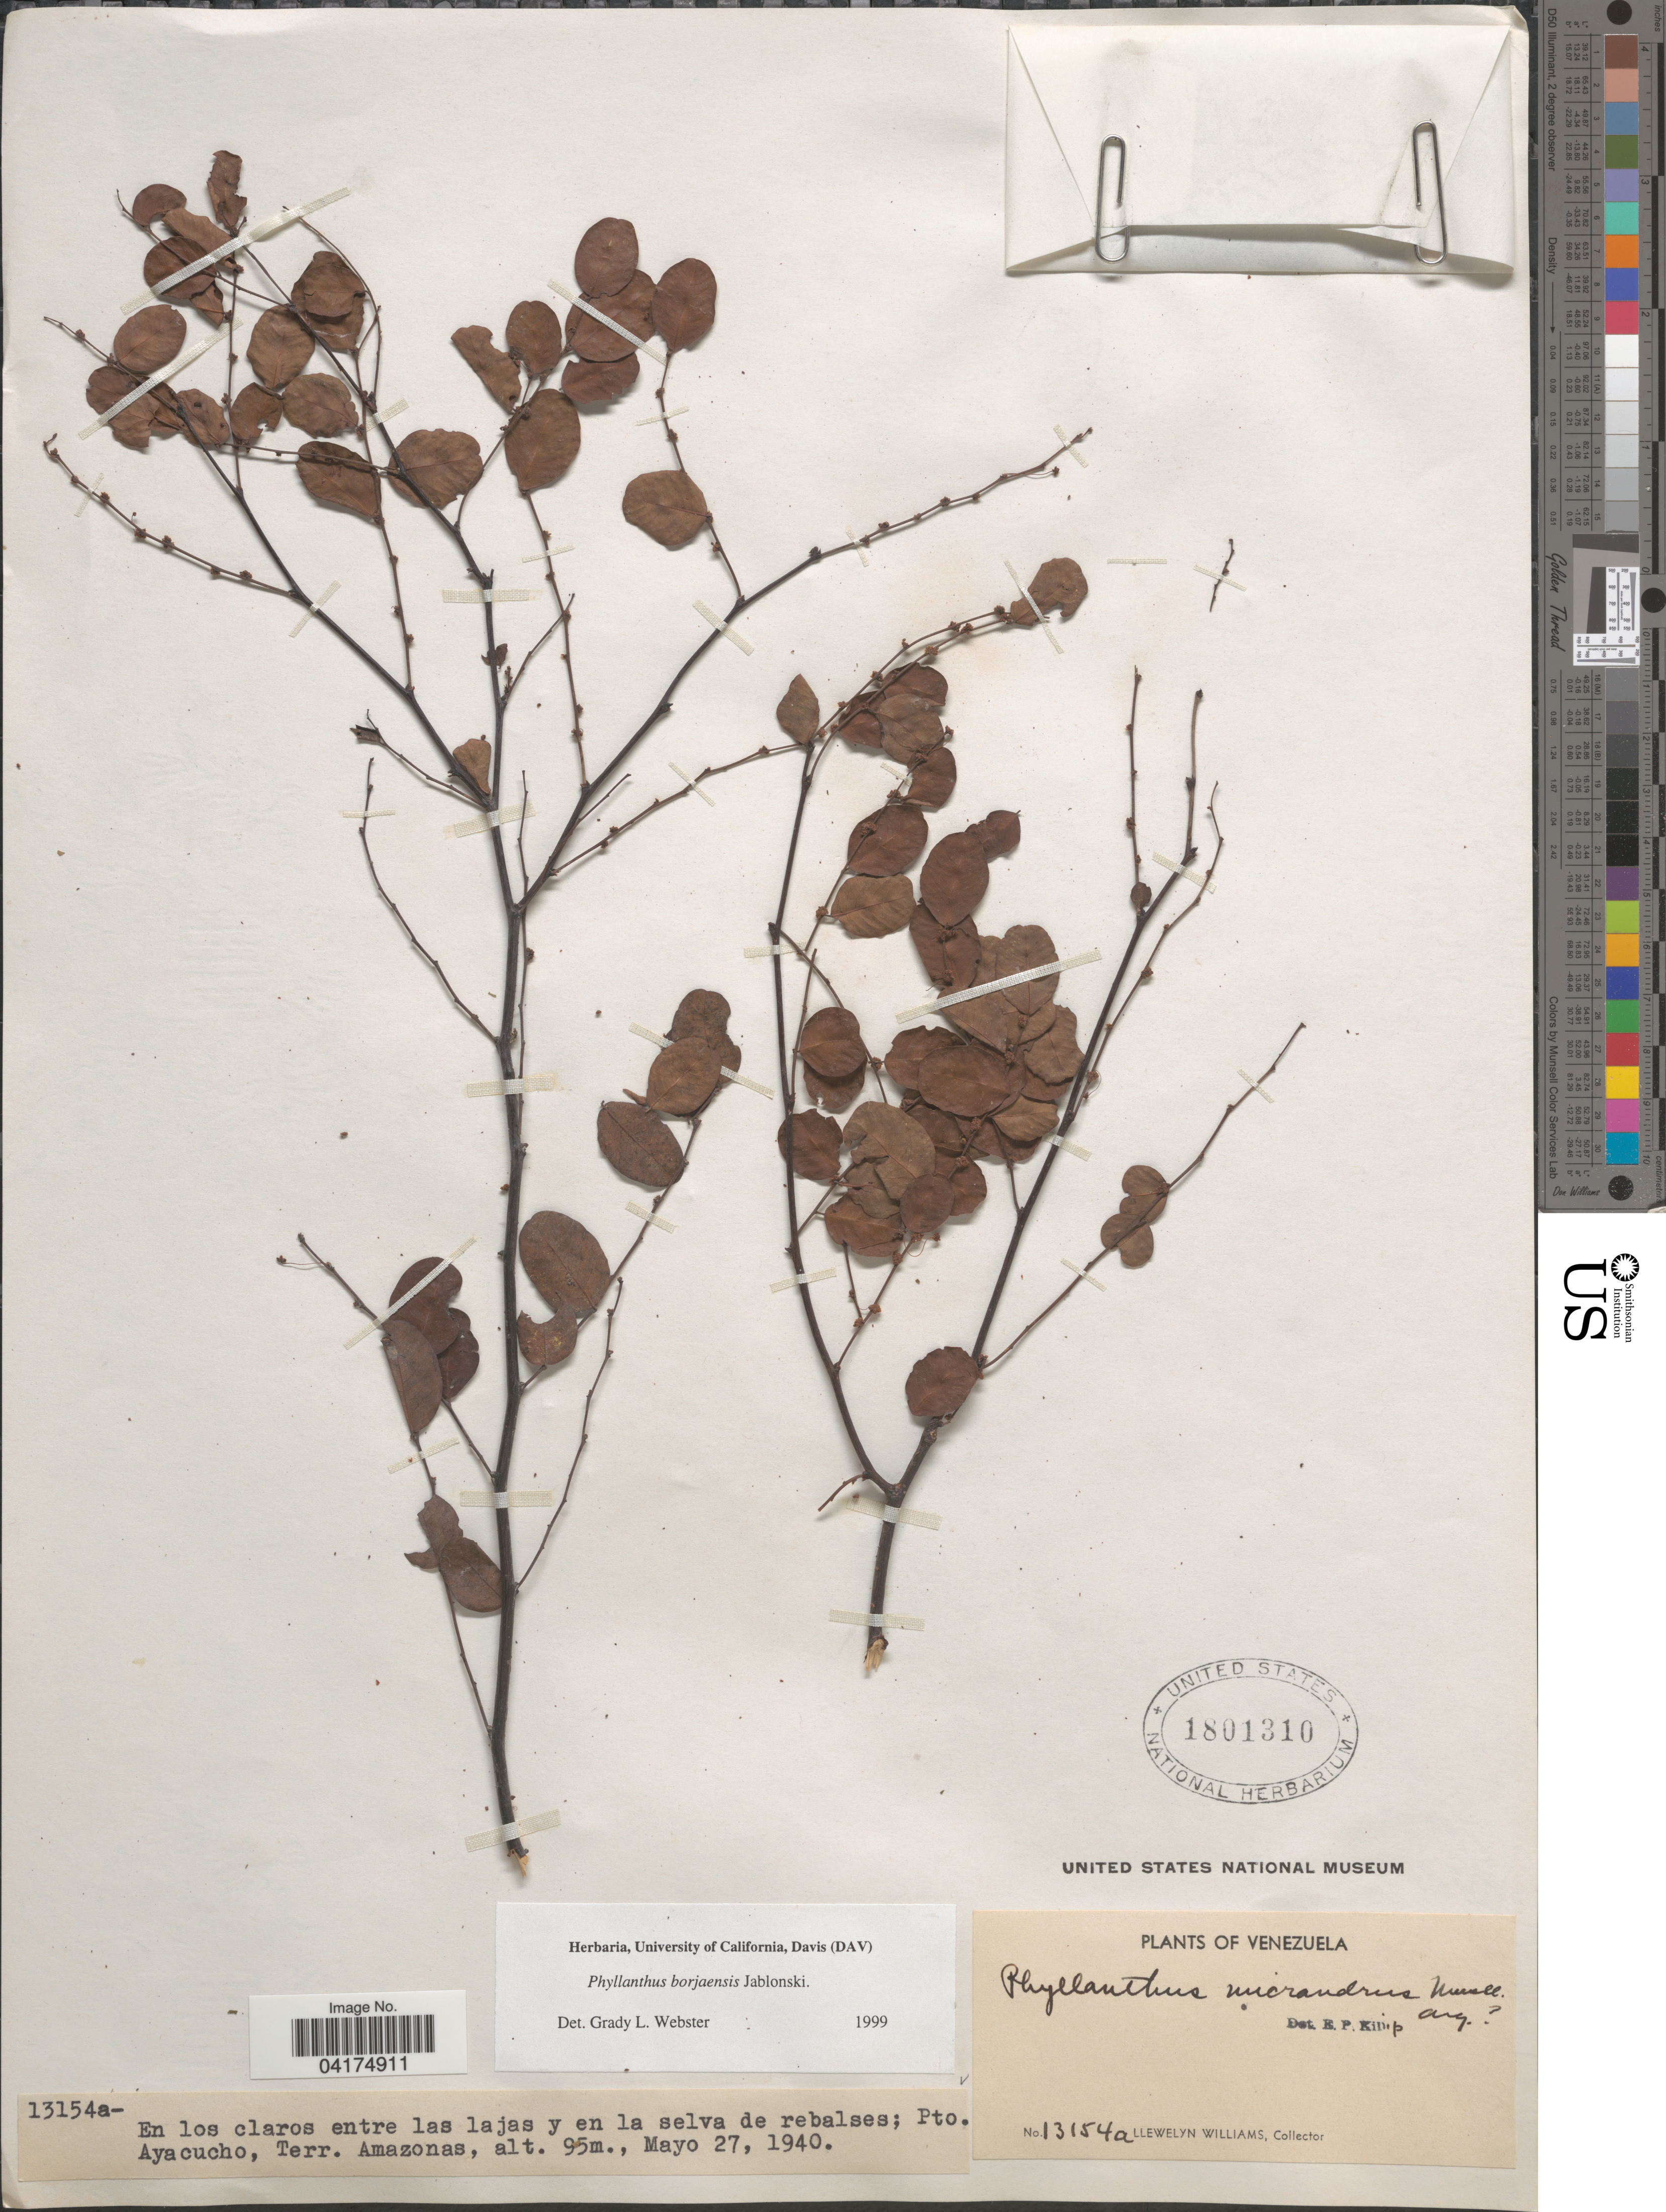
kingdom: Plantae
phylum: Tracheophyta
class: Magnoliopsida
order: Malpighiales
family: Phyllanthaceae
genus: Phyllanthus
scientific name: Phyllanthus borjaensis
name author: Jabl.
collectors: Ll. Williams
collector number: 13154a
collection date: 1940-05-27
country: Venezuela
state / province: Amazonas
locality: Pto. Ayacucho, Terr. Amazonas.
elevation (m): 95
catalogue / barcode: US 1801310